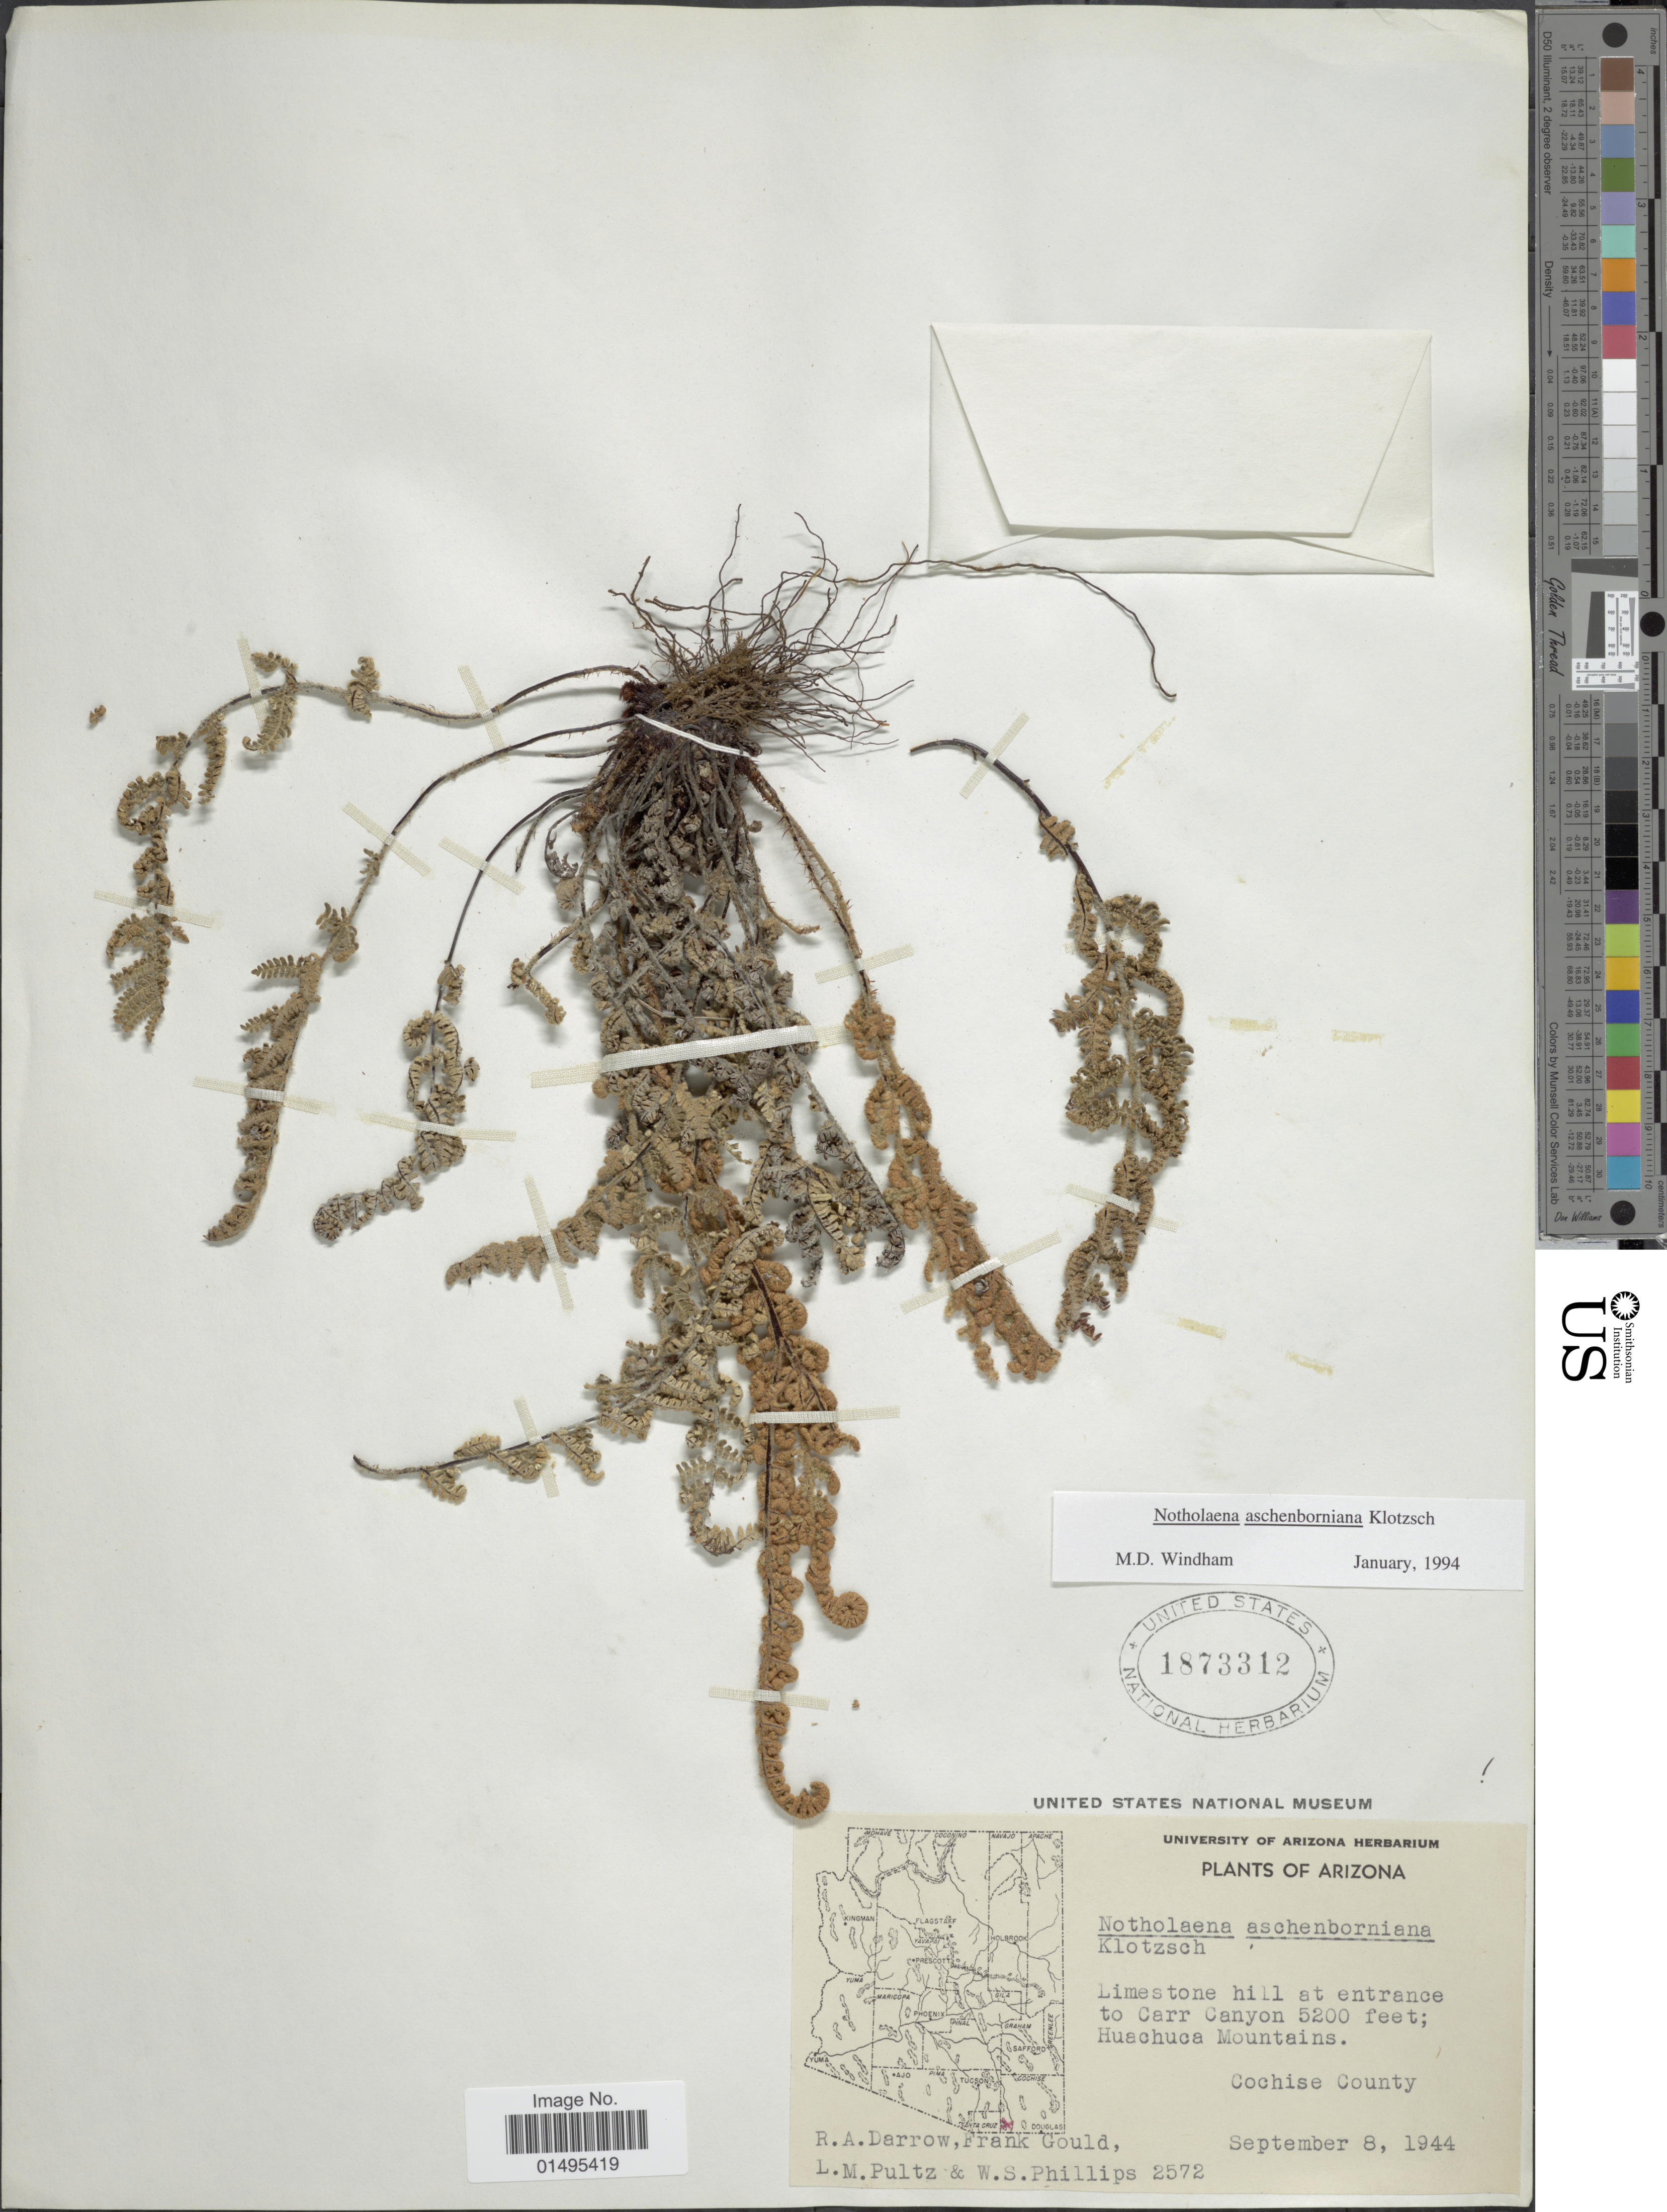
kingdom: Plantae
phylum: Tracheophyta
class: Polypodiopsida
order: Polypodiales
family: Pteridaceae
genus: Notholaena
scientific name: Notholaena aschenborniana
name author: Klotzsch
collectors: R. A. Darrow, F. W. Gould, L. Pultz & W. S. Phillips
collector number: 2572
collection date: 1944-09-08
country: United States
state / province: Arizona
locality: Limestone hill at entrance to Carr Canyon, Huachuca Mountains, Cochise county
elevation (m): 1585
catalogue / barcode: US 1873312